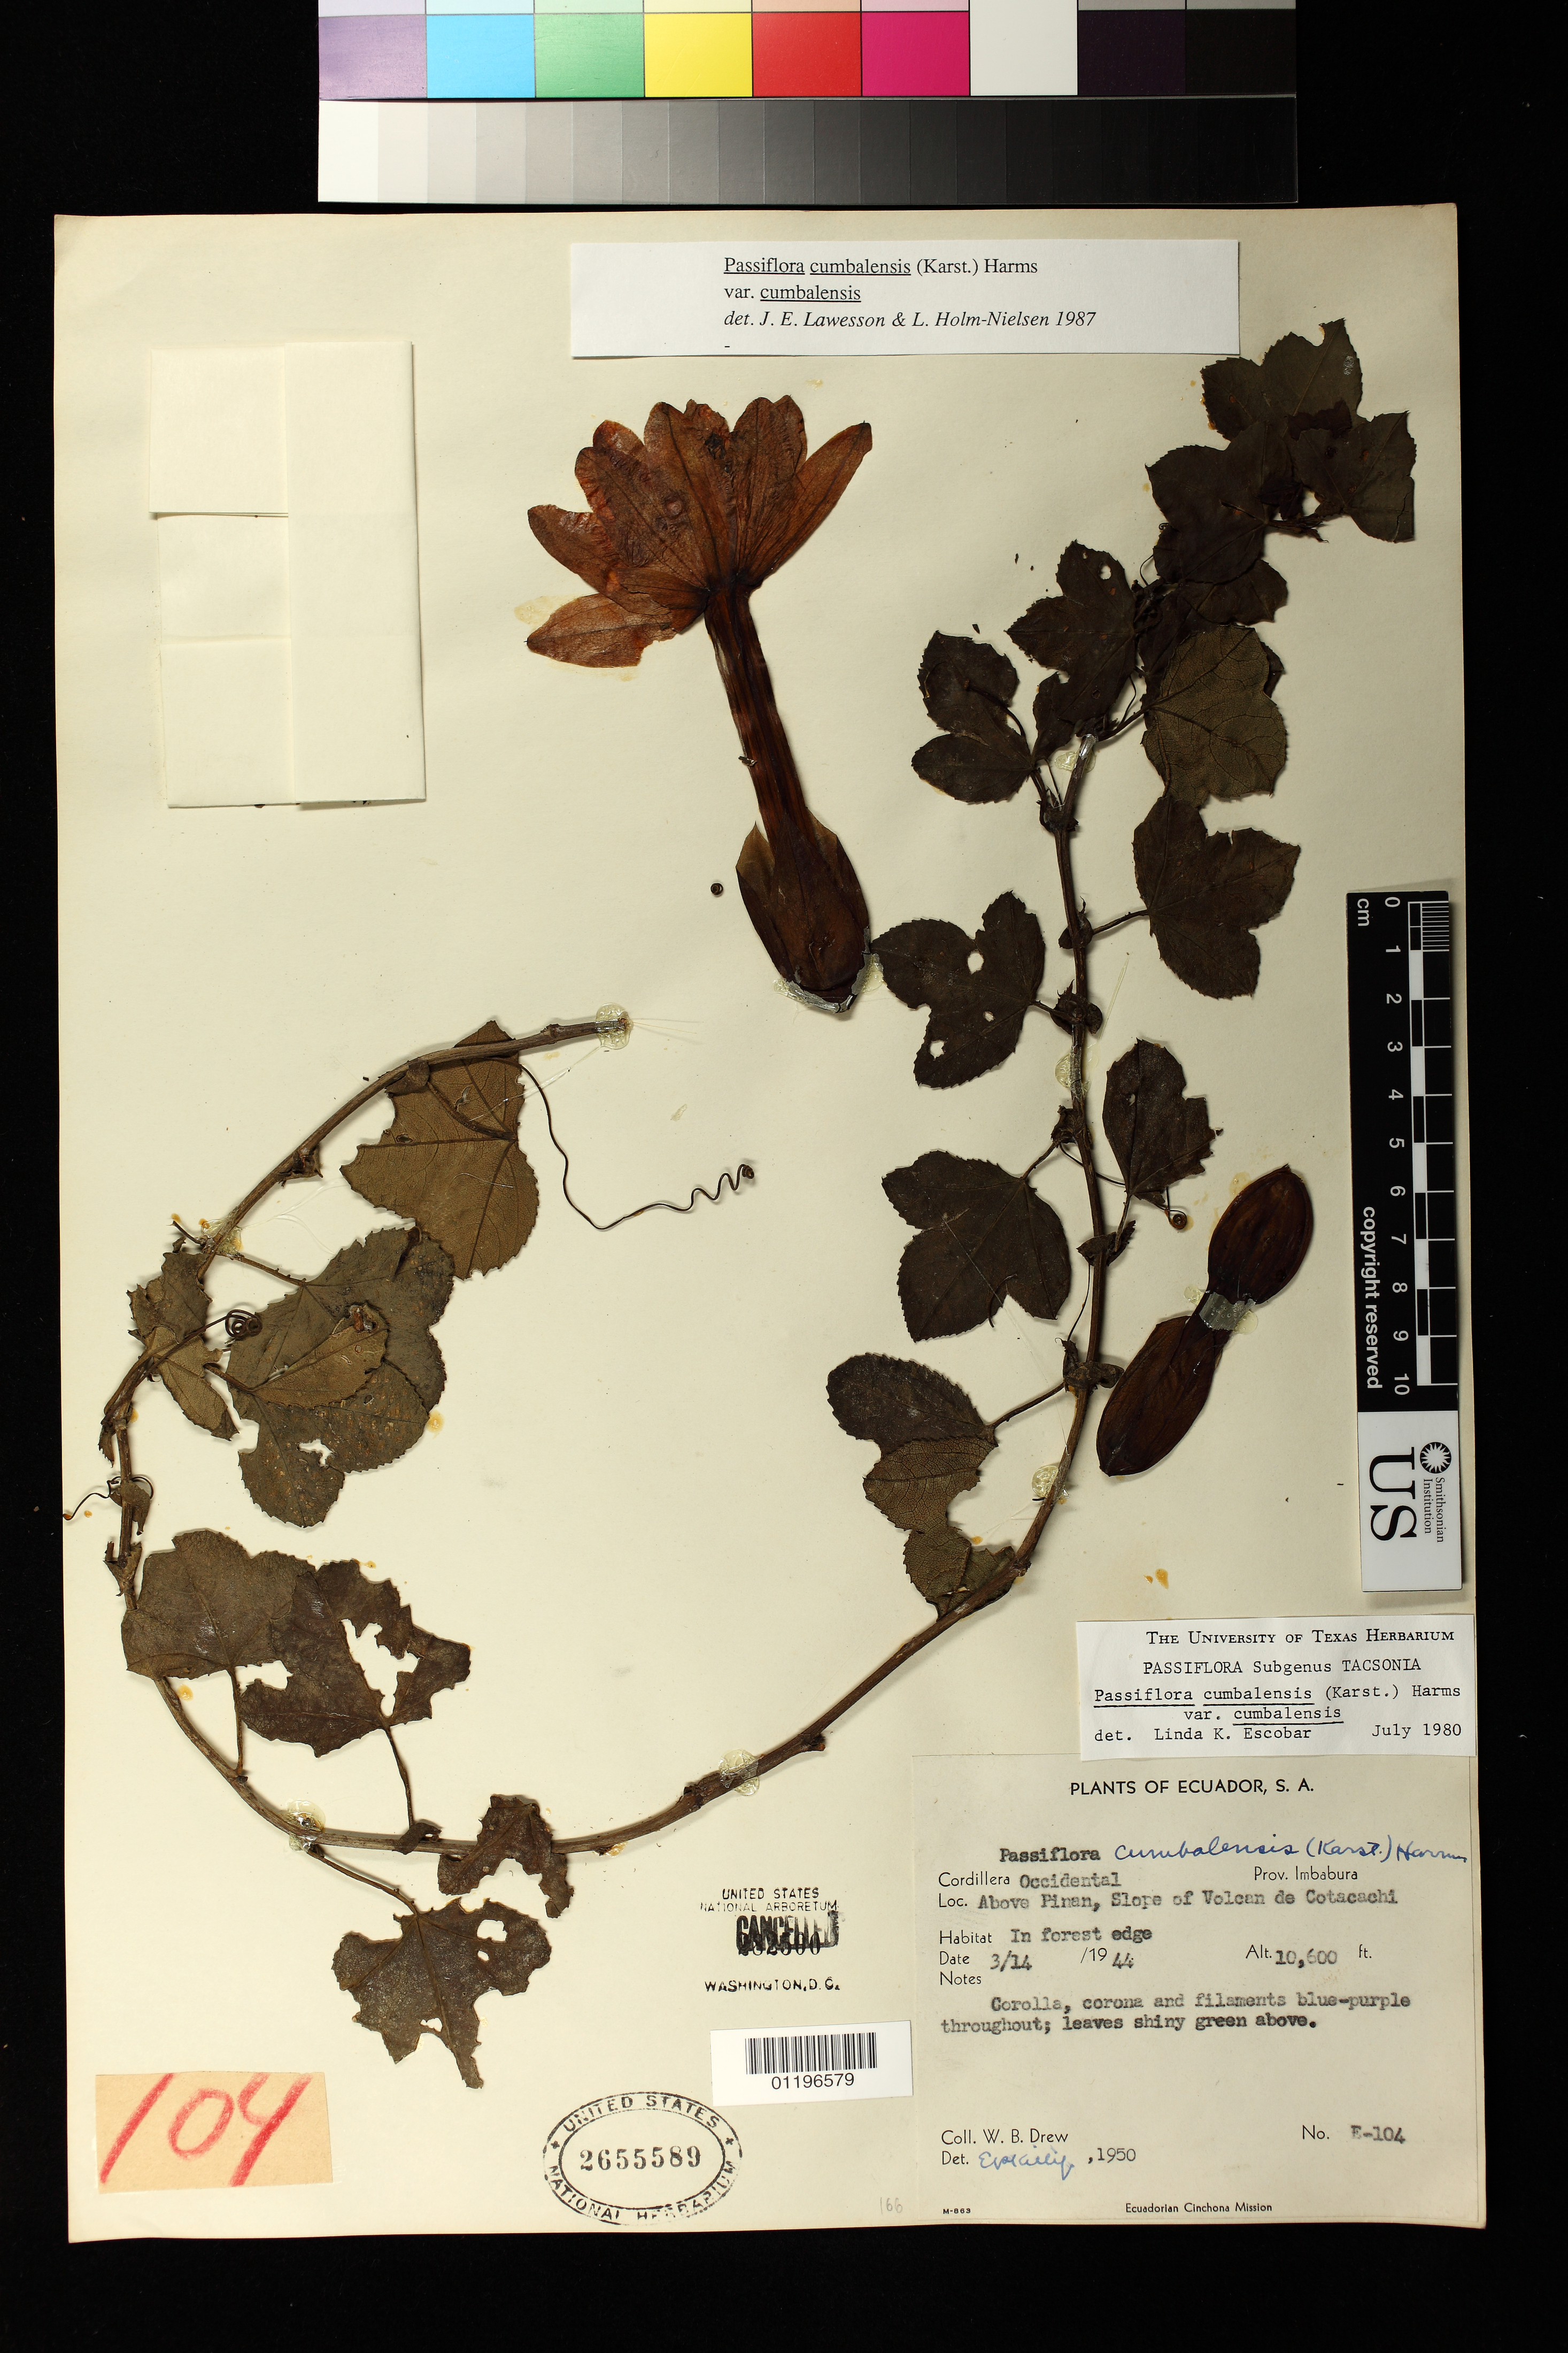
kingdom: Plantae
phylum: Tracheophyta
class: Magnoliopsida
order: Malpighiales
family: Passifloraceae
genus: Passiflora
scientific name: Passiflora cumbalensis var. cumbalensis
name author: (H. Karst.) Harms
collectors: W. B. Drew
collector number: E-104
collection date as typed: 14 Mar 1944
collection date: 1944-03-14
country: Ecuador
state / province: Imbabura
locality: Cordillera Occidental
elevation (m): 3231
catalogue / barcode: US 2655589